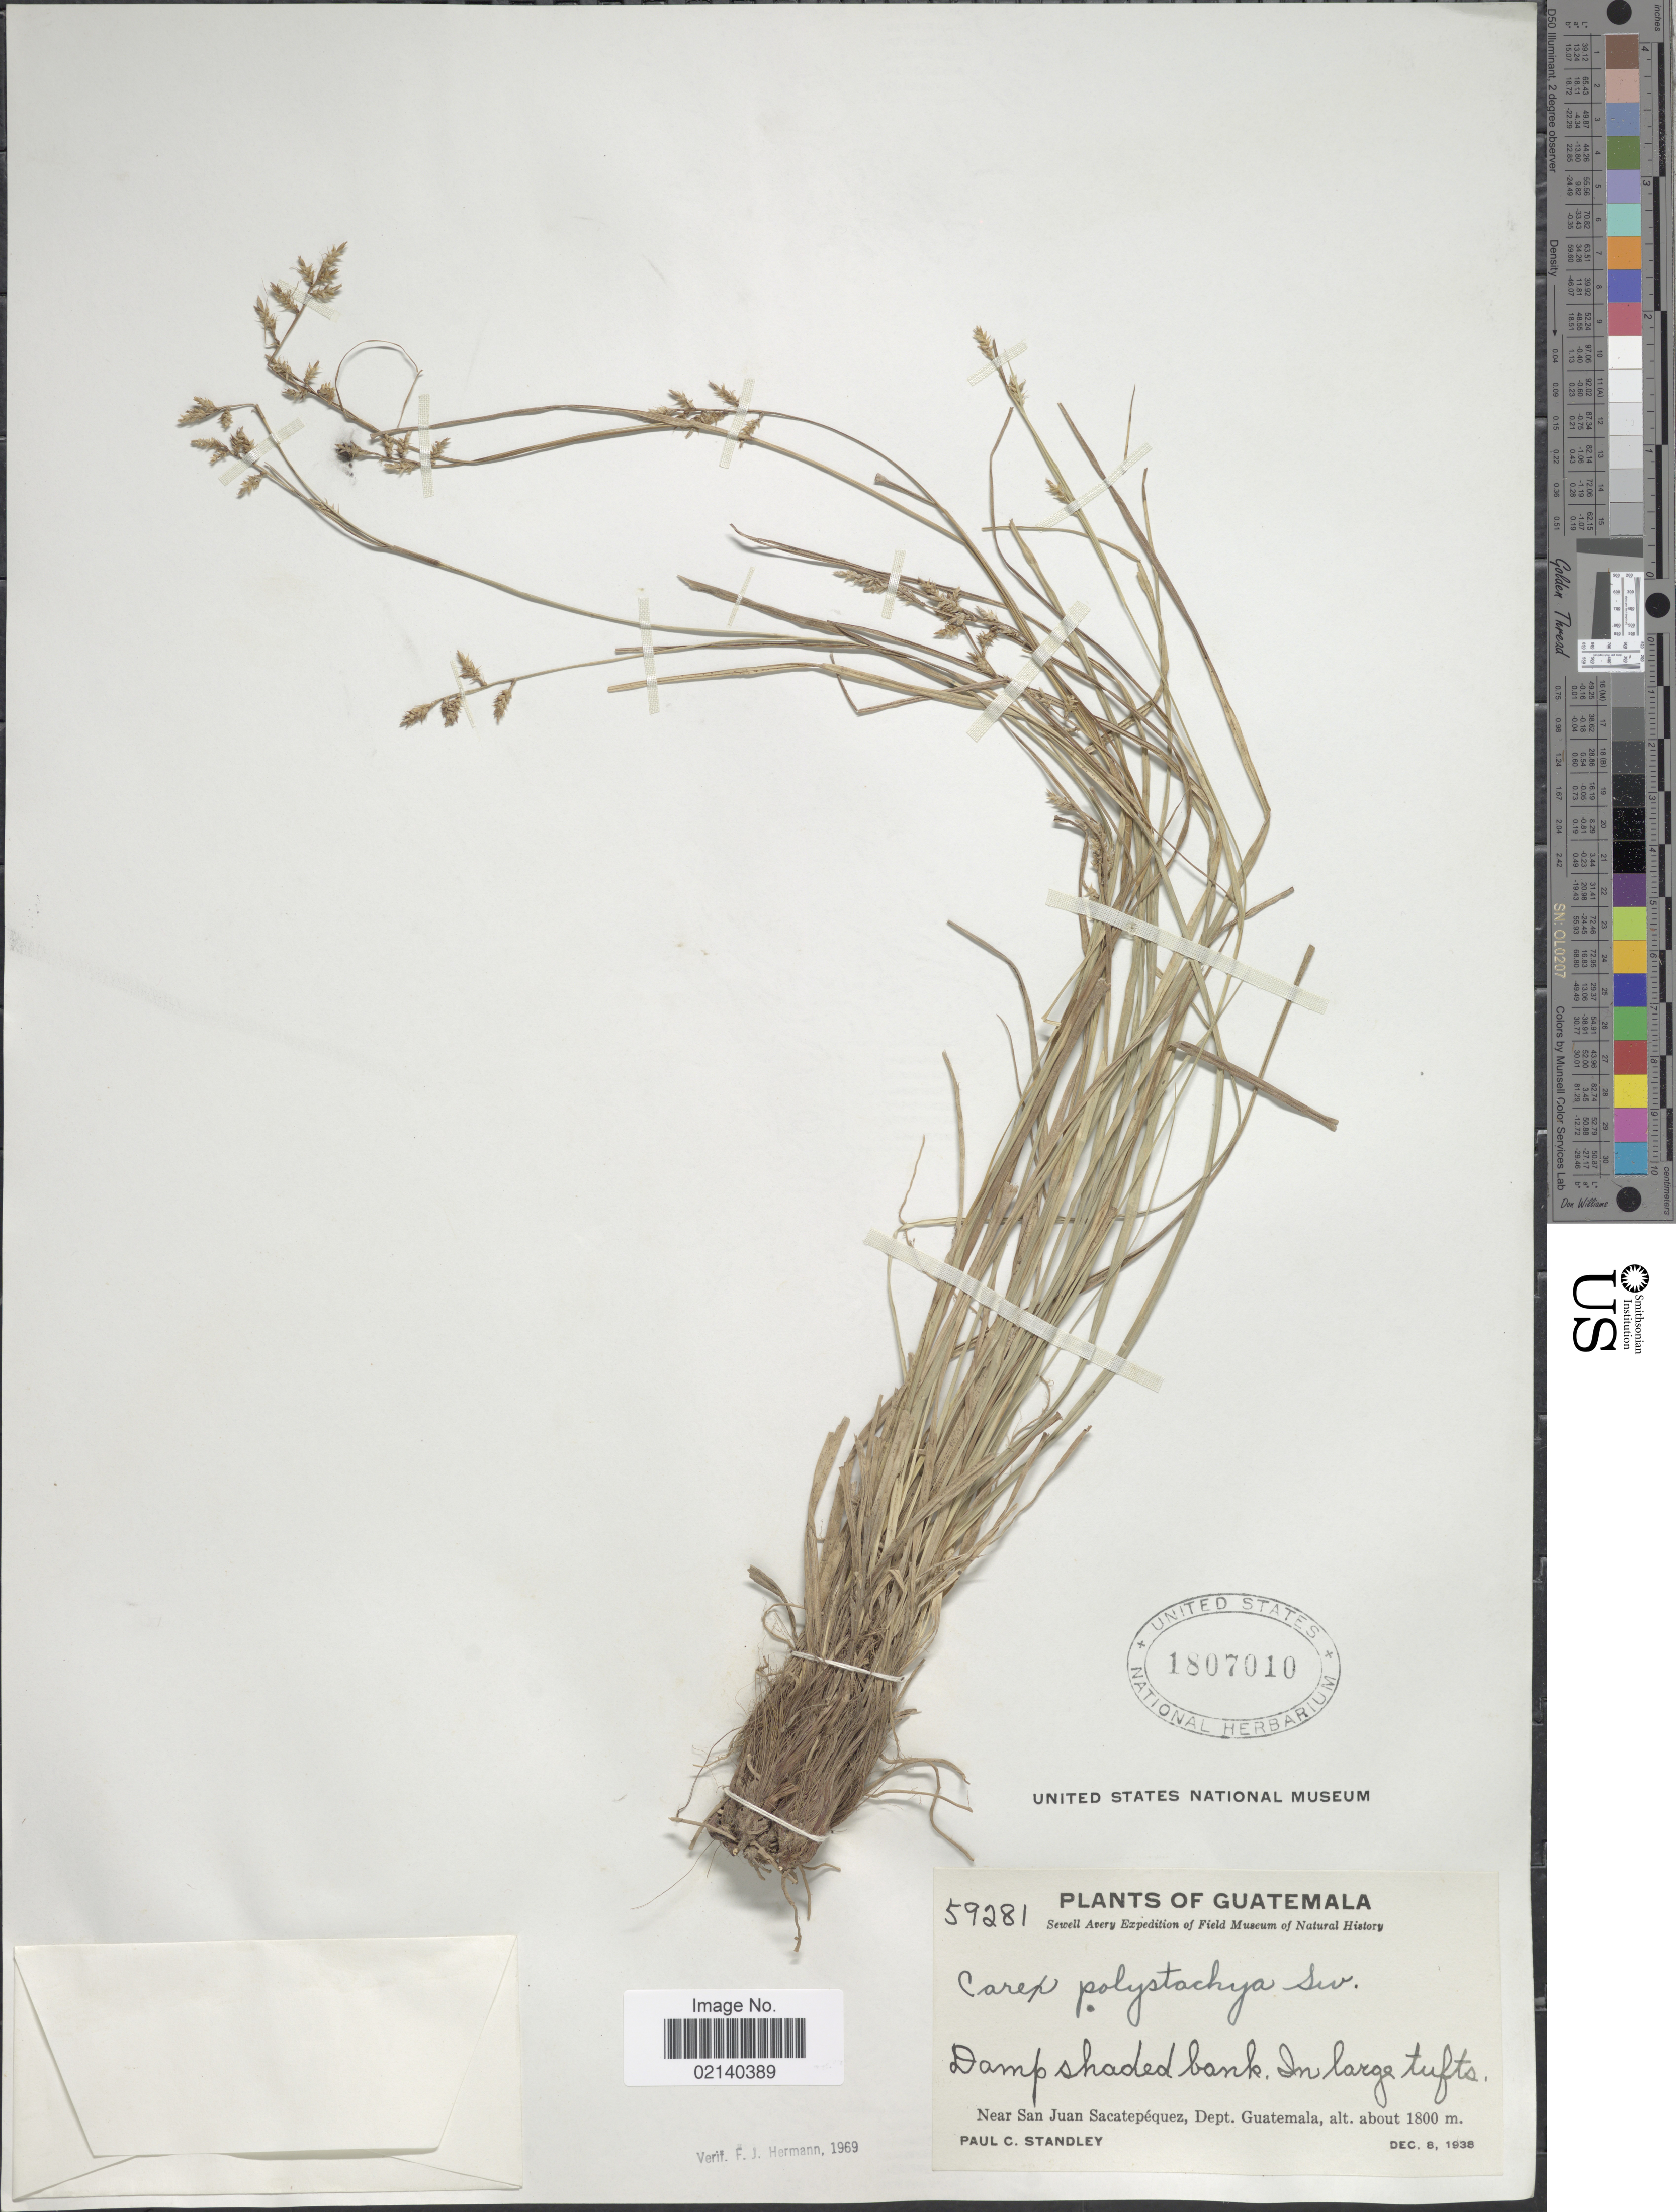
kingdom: Plantae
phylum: Tracheophyta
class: Liliopsida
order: Poales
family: Cyperaceae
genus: Carex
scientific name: Carex polystachya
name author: Sw. ex Wahlenb.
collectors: P. C. Standley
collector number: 59281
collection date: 1938-12-08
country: Guatemala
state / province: Guatemala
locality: Damp shaded bank, near San Juan Sacatepequez.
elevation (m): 1800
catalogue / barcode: US 1807010